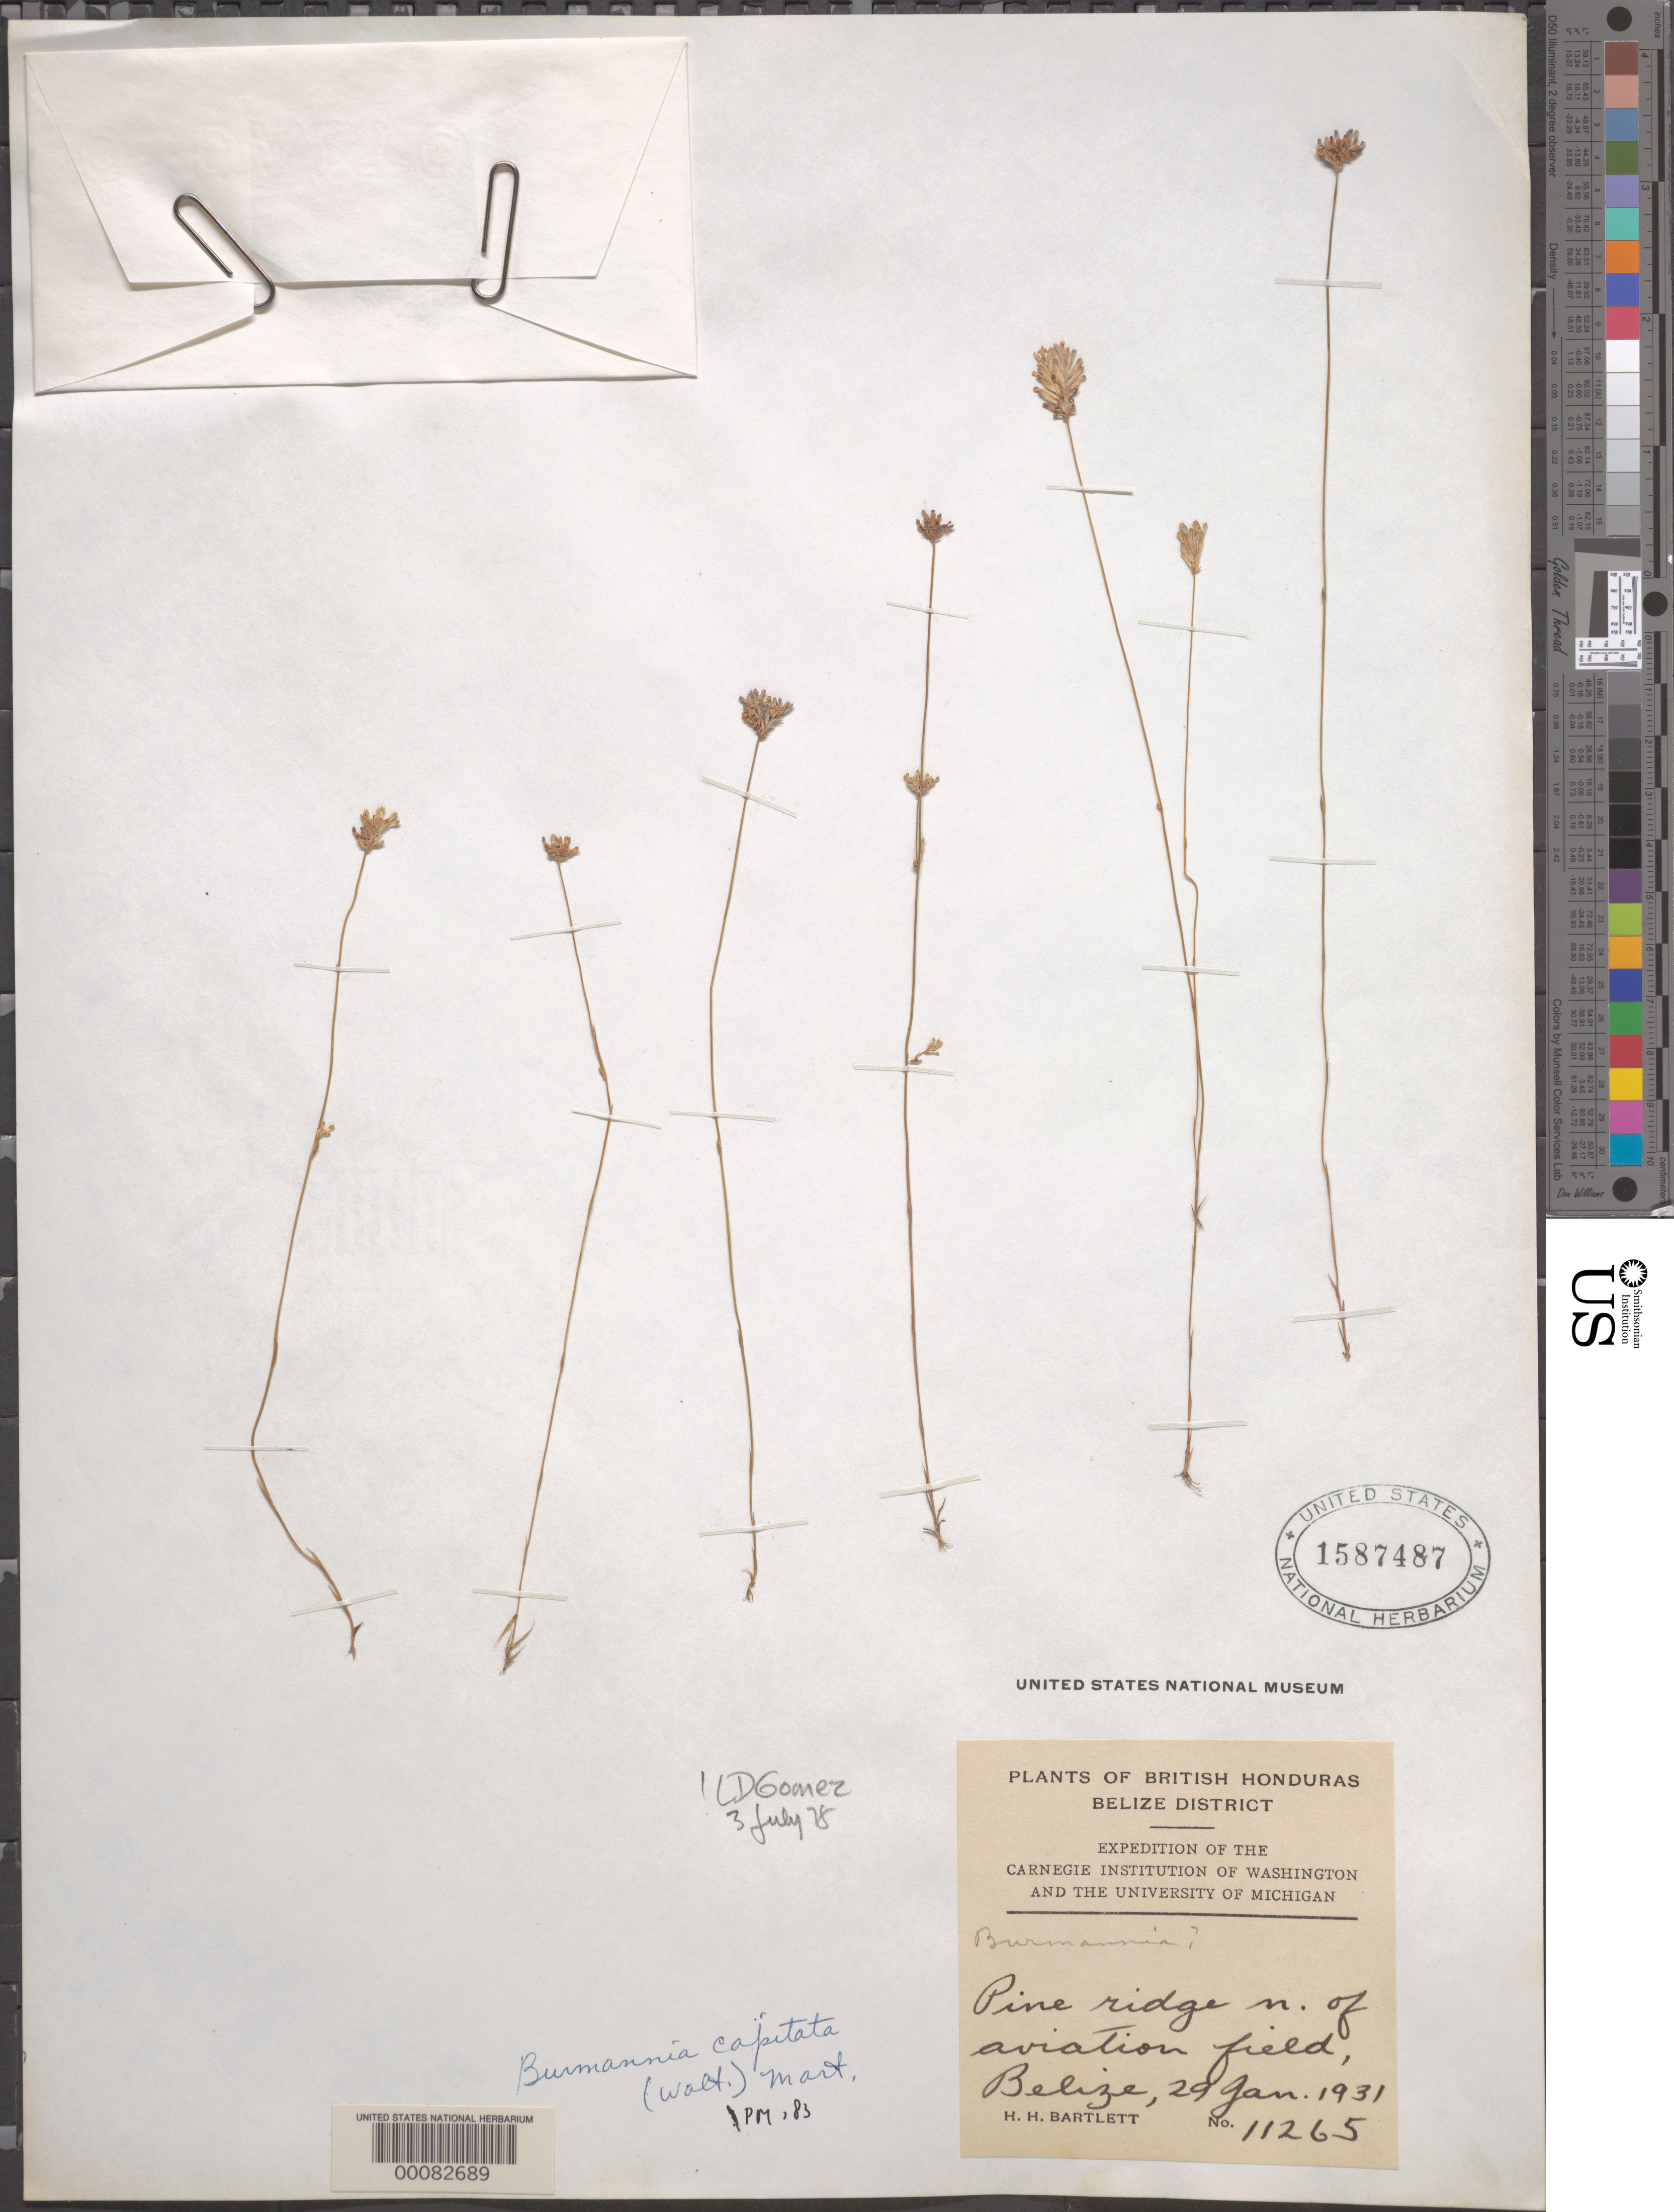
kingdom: Plantae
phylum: Tracheophyta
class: Liliopsida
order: Dioscoreales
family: Burmanniaceae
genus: Burmannia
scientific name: Burmannia capitata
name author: (Walter ex J.F. Gmel.) Mart.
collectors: H. H. Bartlett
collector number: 11265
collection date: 1931-01-29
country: Belize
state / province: Belize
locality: British Honduras. Belize District. Pine ridge n. of aviation field.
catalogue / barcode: US 1587487